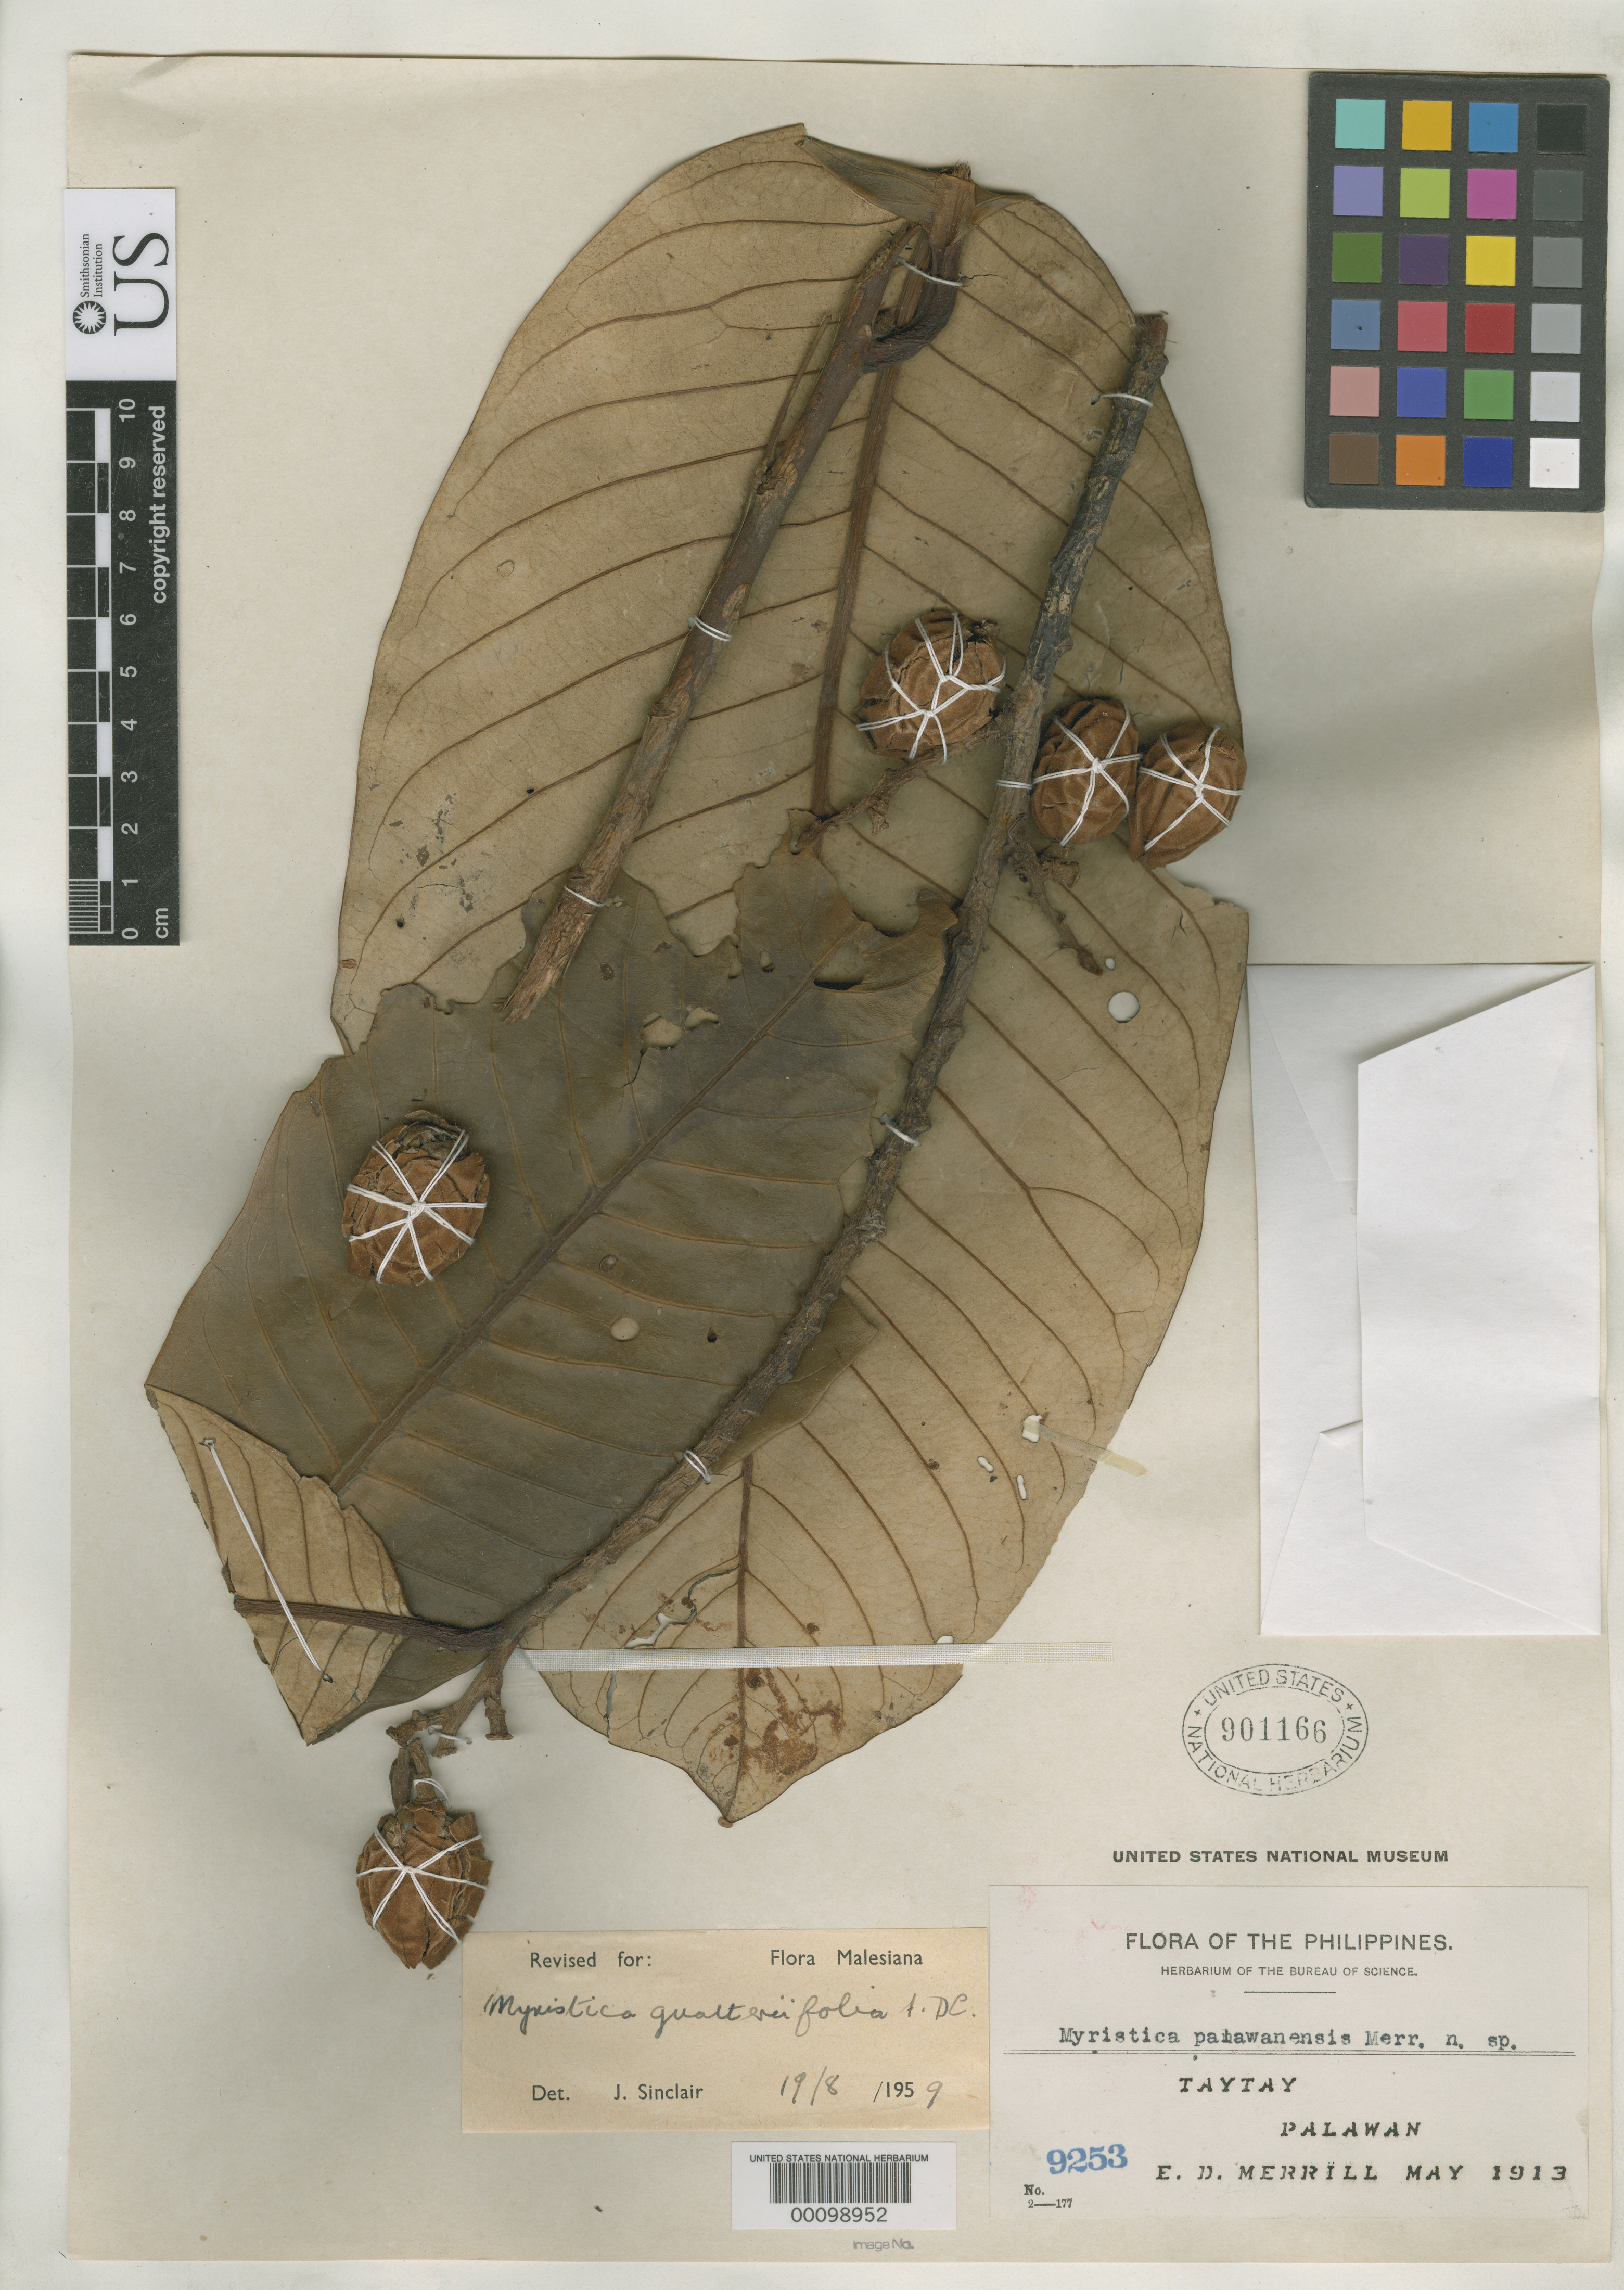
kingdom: Plantae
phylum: Tracheophyta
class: Magnoliopsida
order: Magnoliales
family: Myristicaceae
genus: Myristica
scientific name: Myristica palawanensis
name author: Merr.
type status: Isotype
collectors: E. D. Merrill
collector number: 9253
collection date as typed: May 1913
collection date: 1913-05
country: Philippines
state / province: Mimaropa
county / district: Palawan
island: Palawan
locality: Taytay.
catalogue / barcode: US 901166